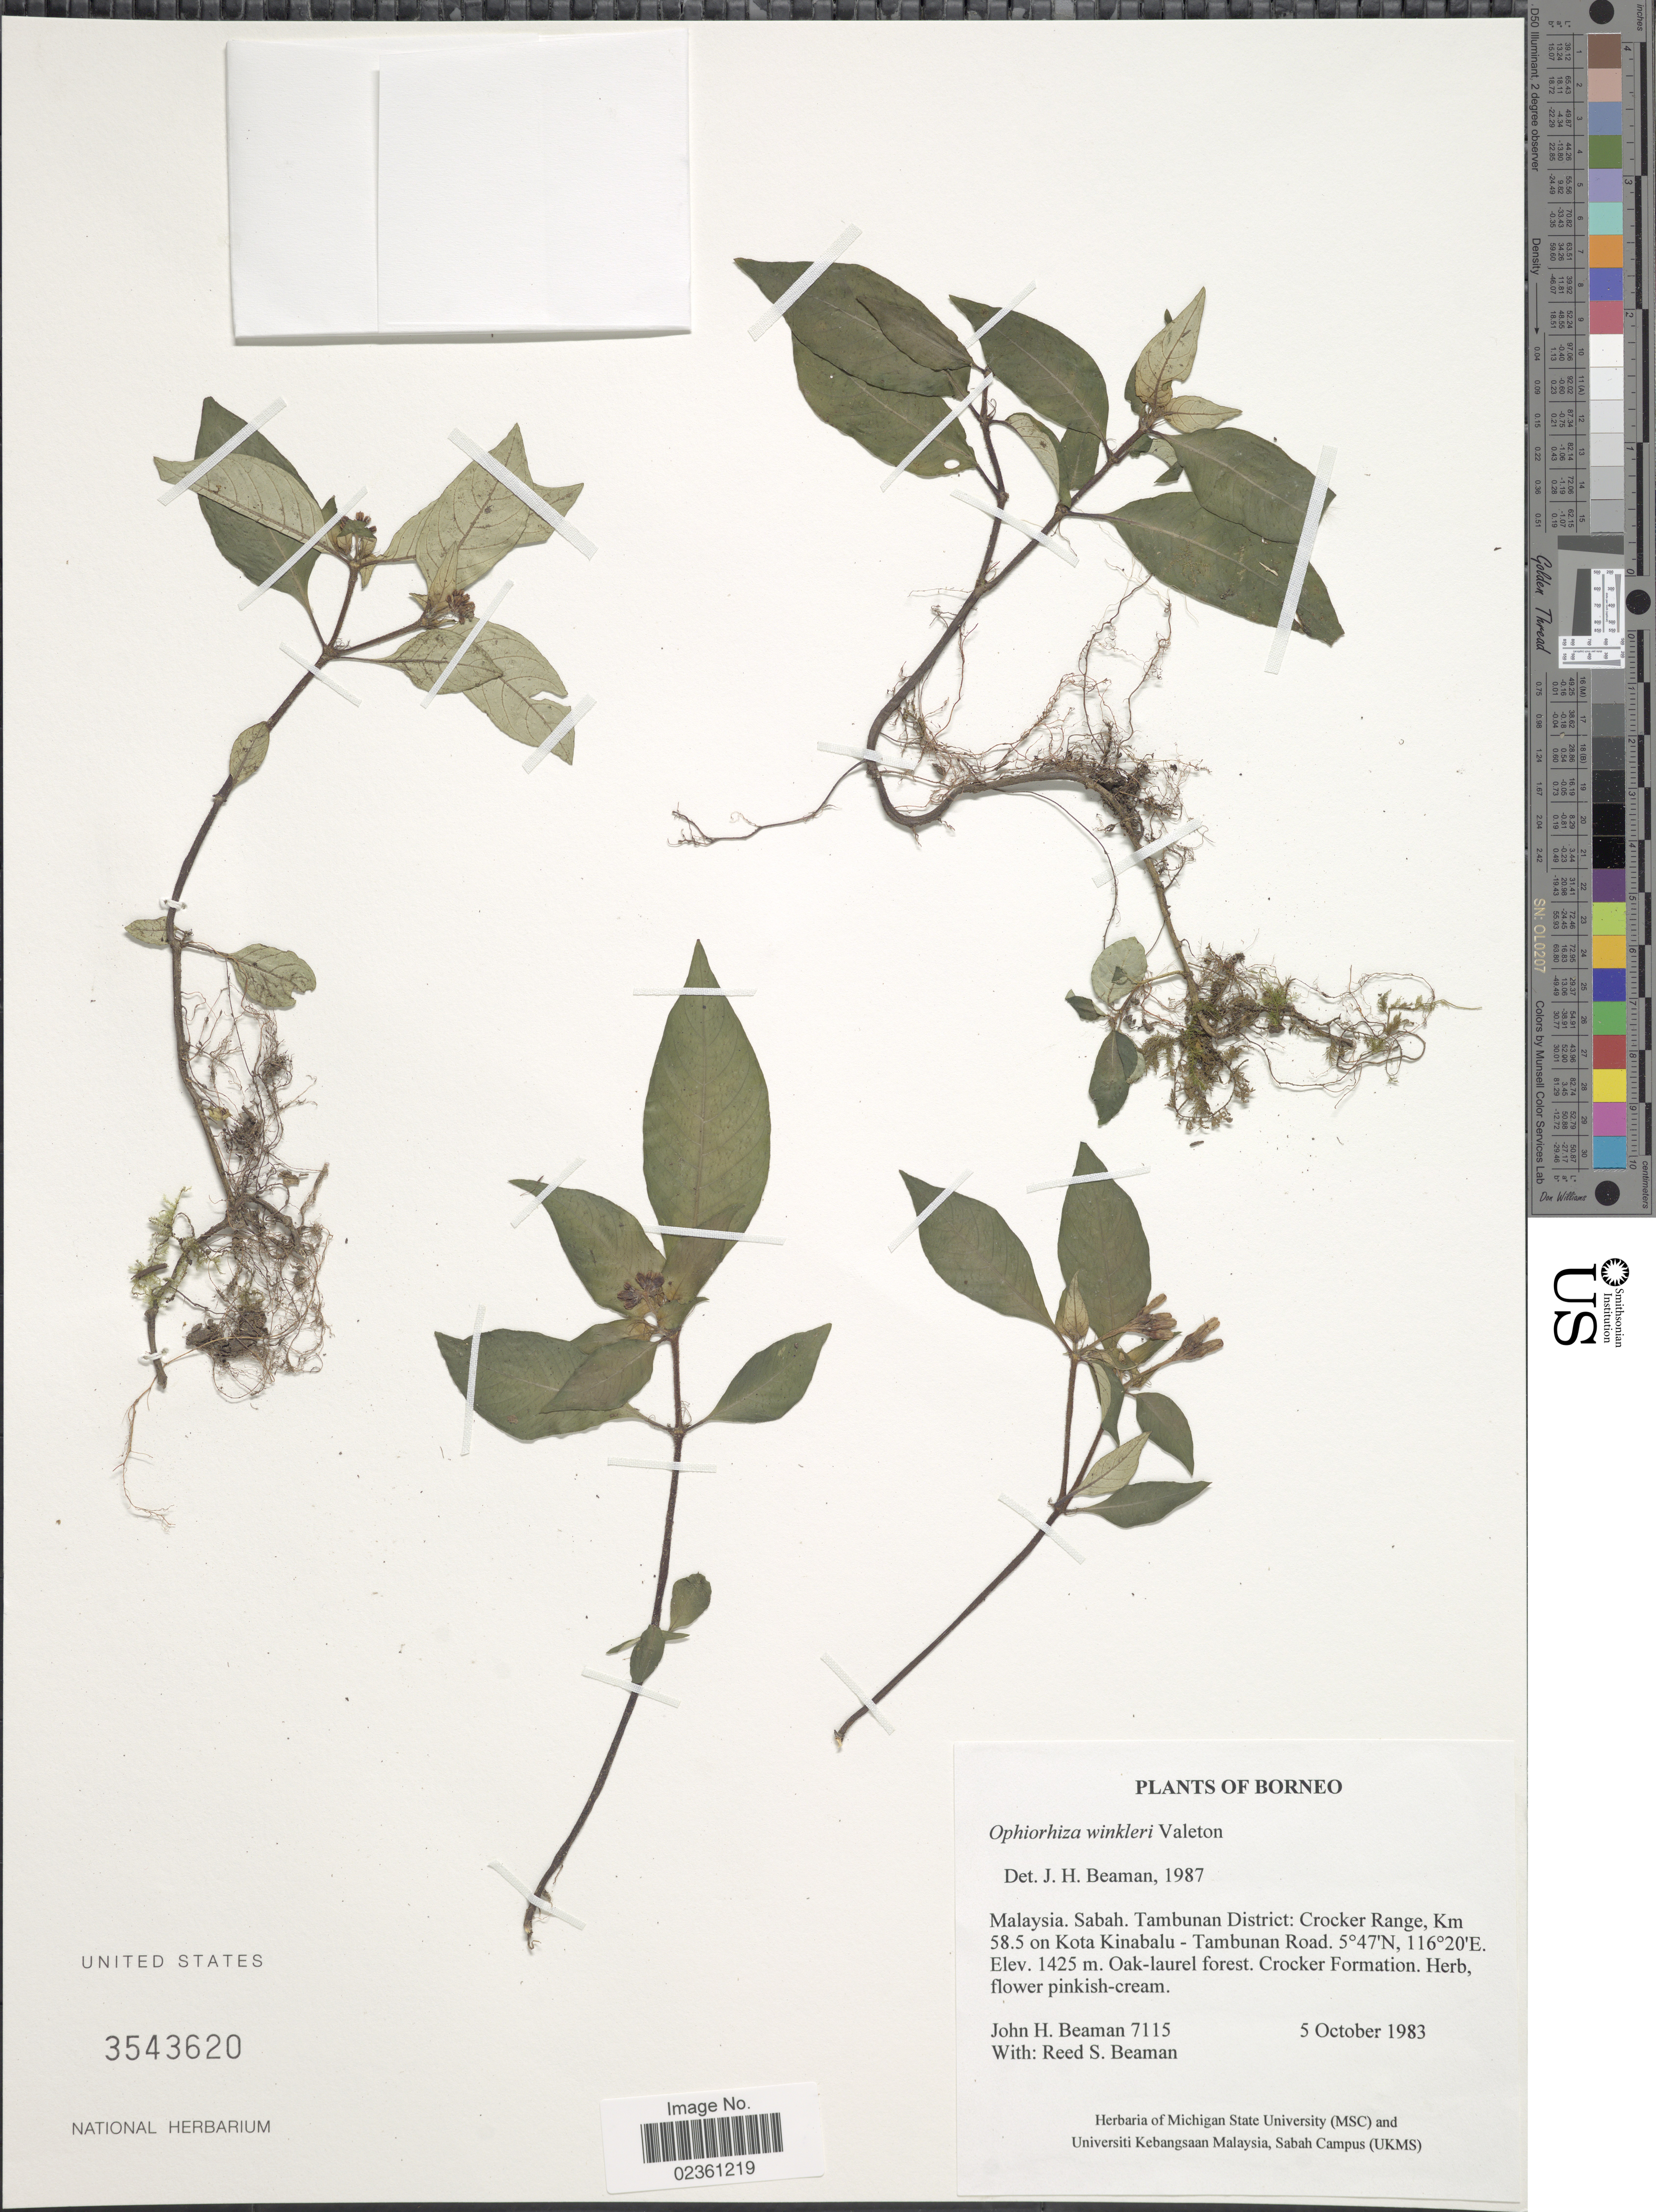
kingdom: Plantae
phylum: Tracheophyta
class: Magnoliopsida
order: Gentianales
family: Rubiaceae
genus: Ophiorrhiza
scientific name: Ophiorrhiza winkleri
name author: Valeton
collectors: J. H. Beaman & R. S. Beaman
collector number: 7115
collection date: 1983-10-05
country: Malaysia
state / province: Sabah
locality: Borneo, Tambunan District: Crocker Range, Km 58.5 on Kota Kinabalu - Tambunan Road. Oak-laurel forest. Crocker Formation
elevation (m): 1425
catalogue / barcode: US 3543620